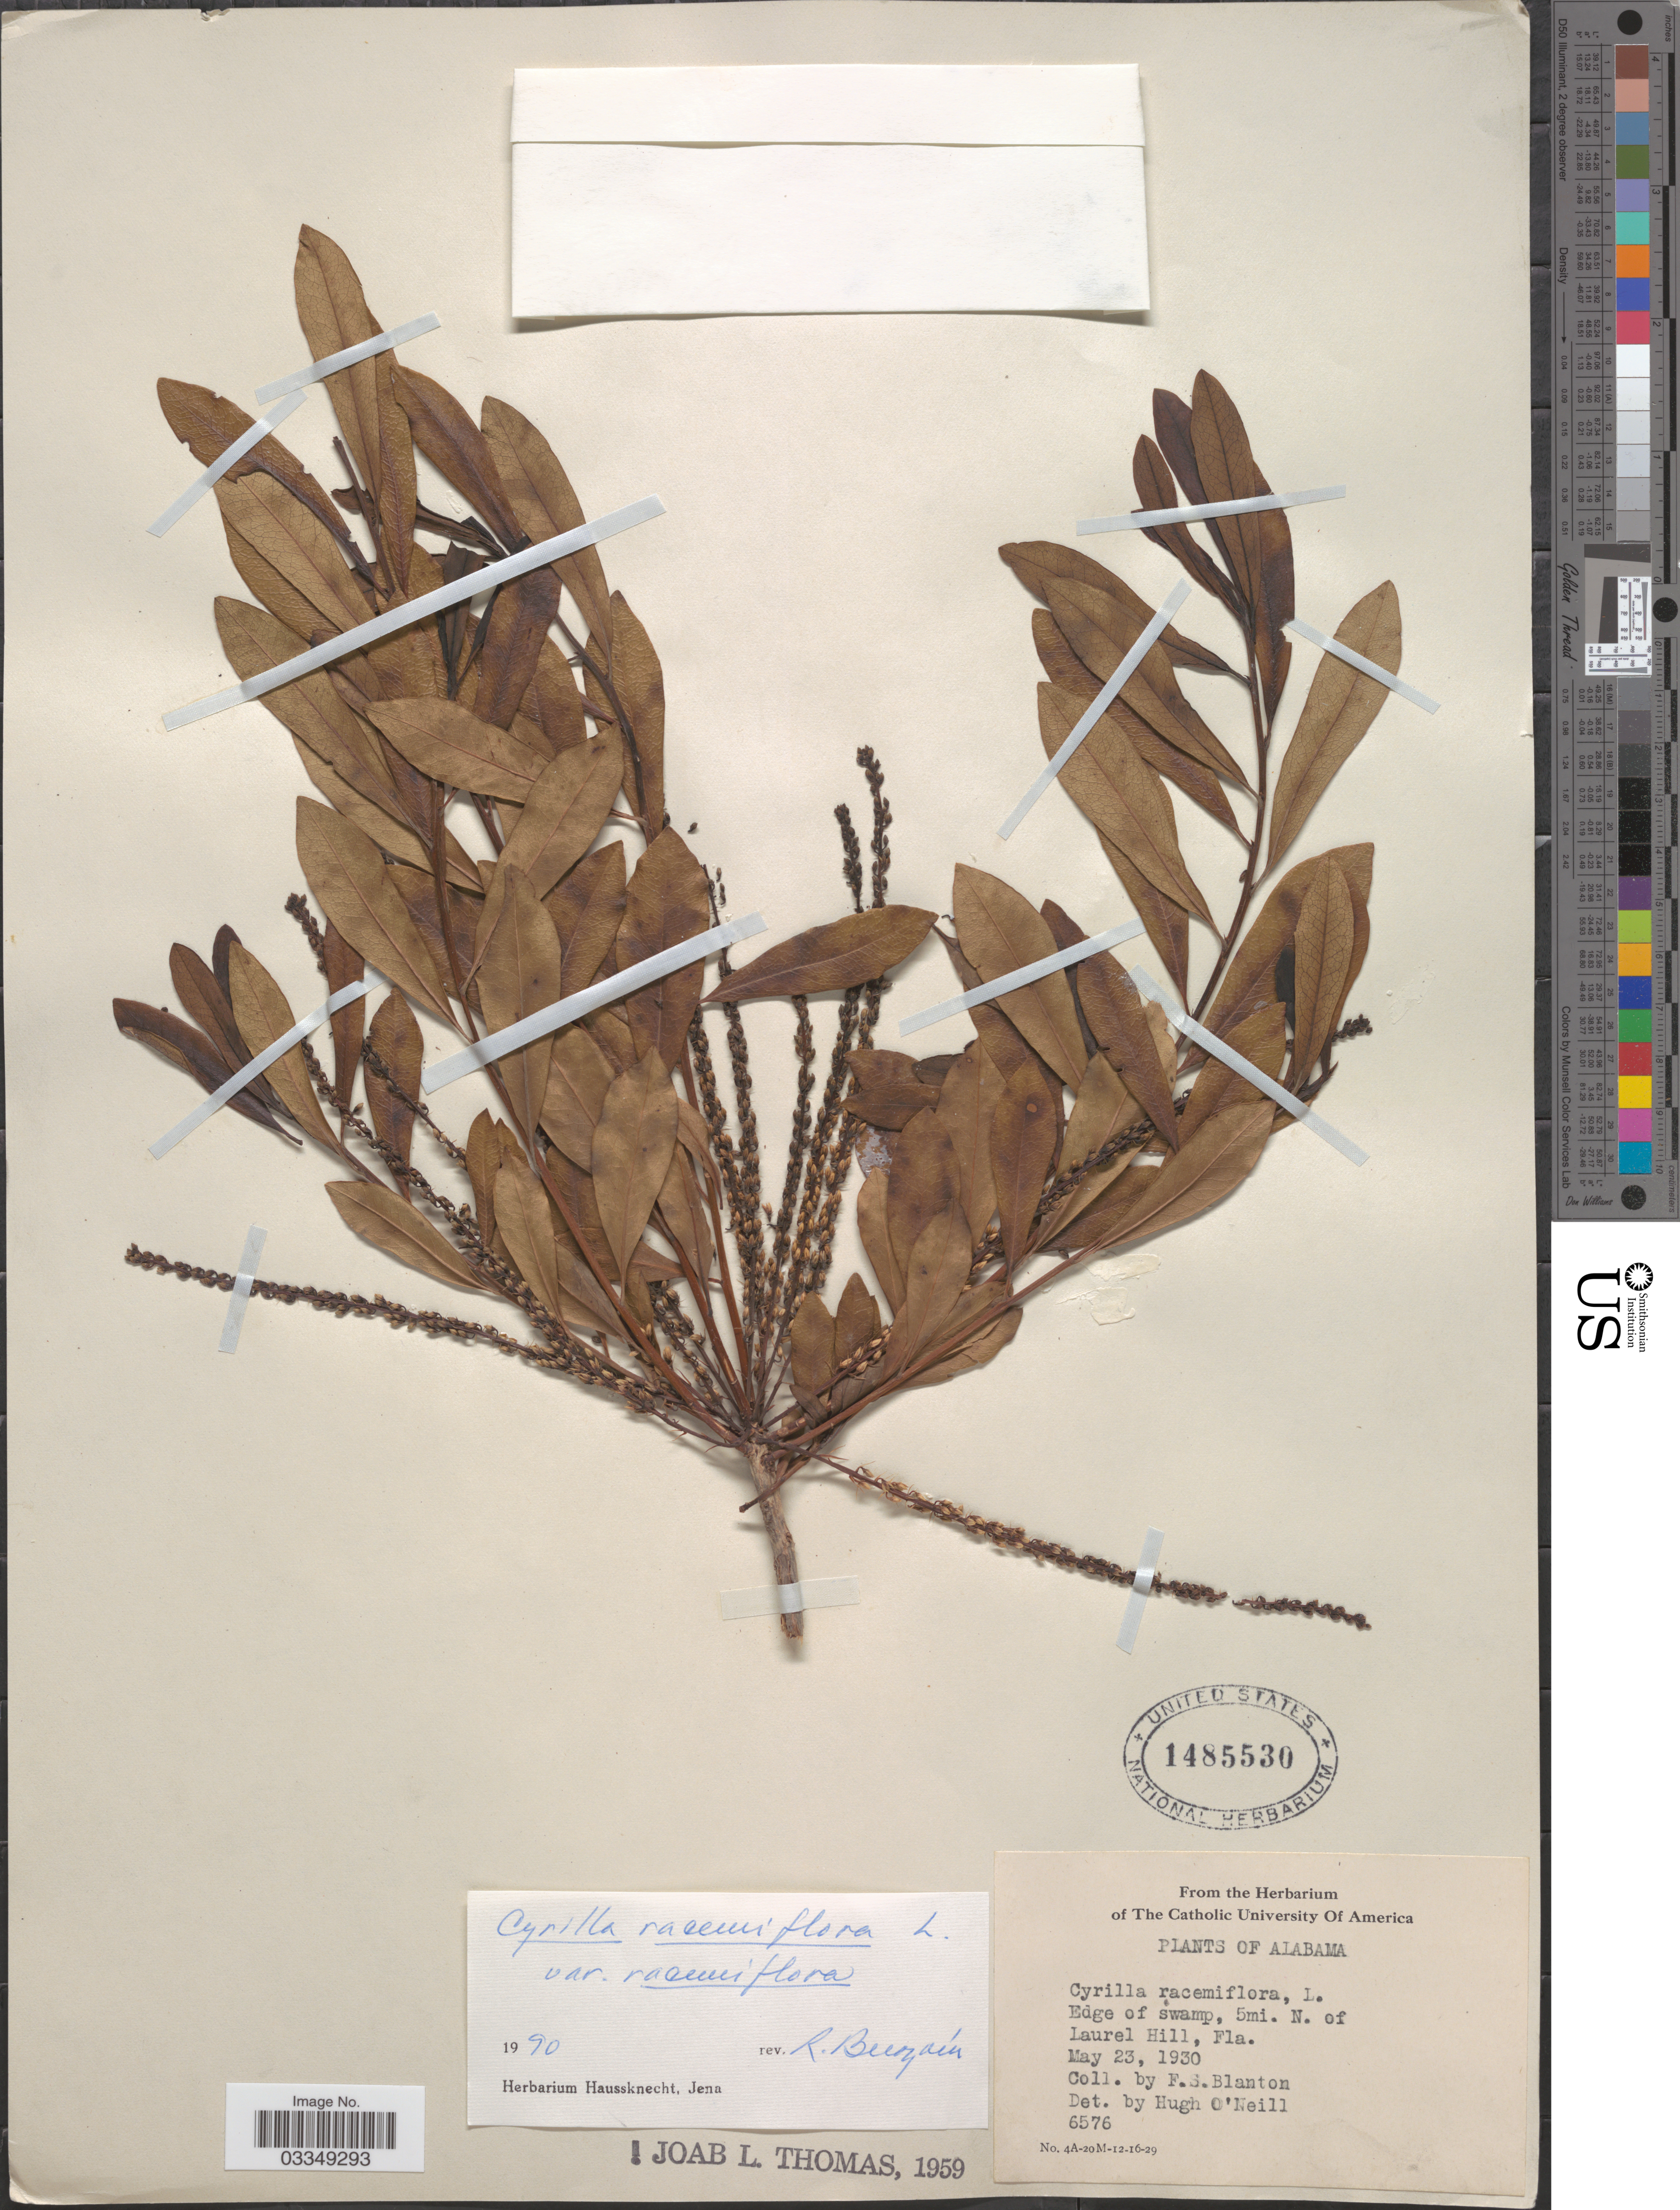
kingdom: Plantae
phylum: Tracheophyta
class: Magnoliopsida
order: Ericales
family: Cyrillaceae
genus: Cyrilla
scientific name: Cyrilla racemiflora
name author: L.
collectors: F. S. Blanton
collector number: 6576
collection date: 1930-05-23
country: United States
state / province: Florida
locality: Edge of swamp, 5mi. N. of Laurel Hill.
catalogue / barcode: US 1485530